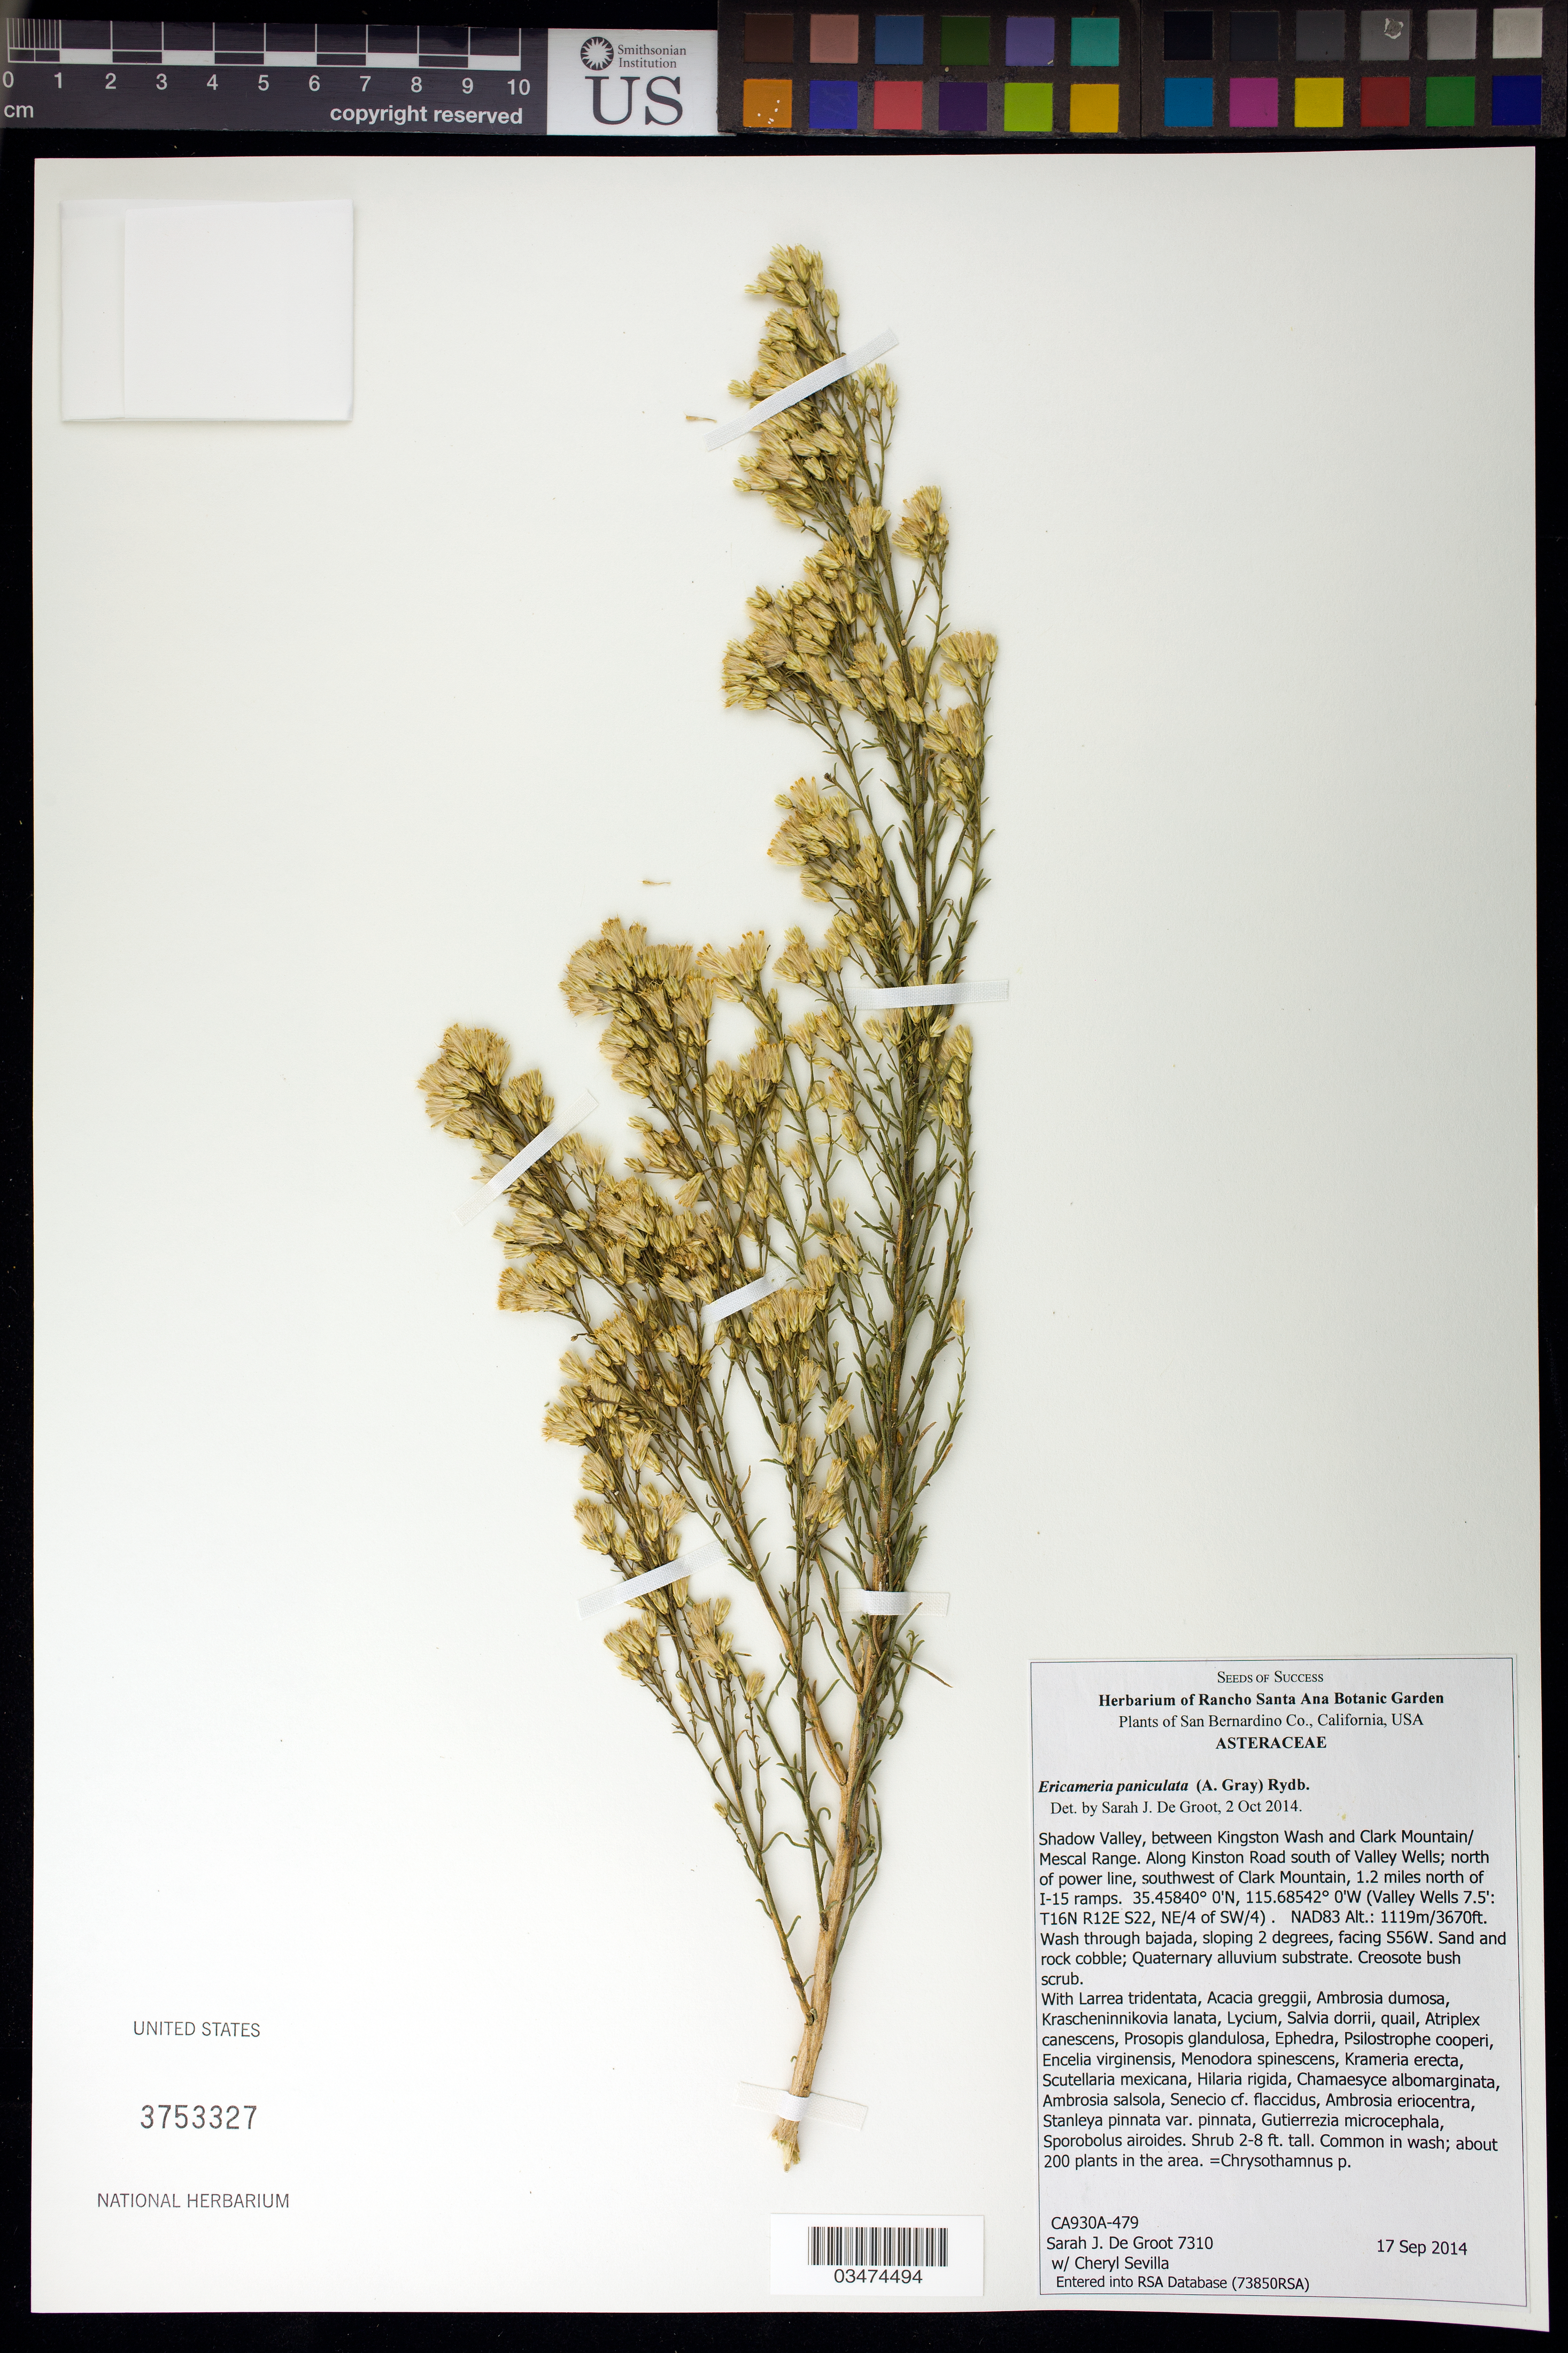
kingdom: Plantae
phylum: Tracheophyta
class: Magnoliopsida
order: Asterales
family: Asteraceae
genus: Ericameria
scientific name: Ericameria paniculata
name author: (A. Gray) Rydb.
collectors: S. De Groot & C. Sevilla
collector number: CA930A-479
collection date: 2014-09-17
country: United States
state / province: California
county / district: San Bernardino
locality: Shadow Valley, between Kingston Wash and Clark Mtn/Mescal Range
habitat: With Larrea tridentata, Acacia greggii, Ambrosia dumosa, ect.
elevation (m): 1119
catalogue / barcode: US 3753327